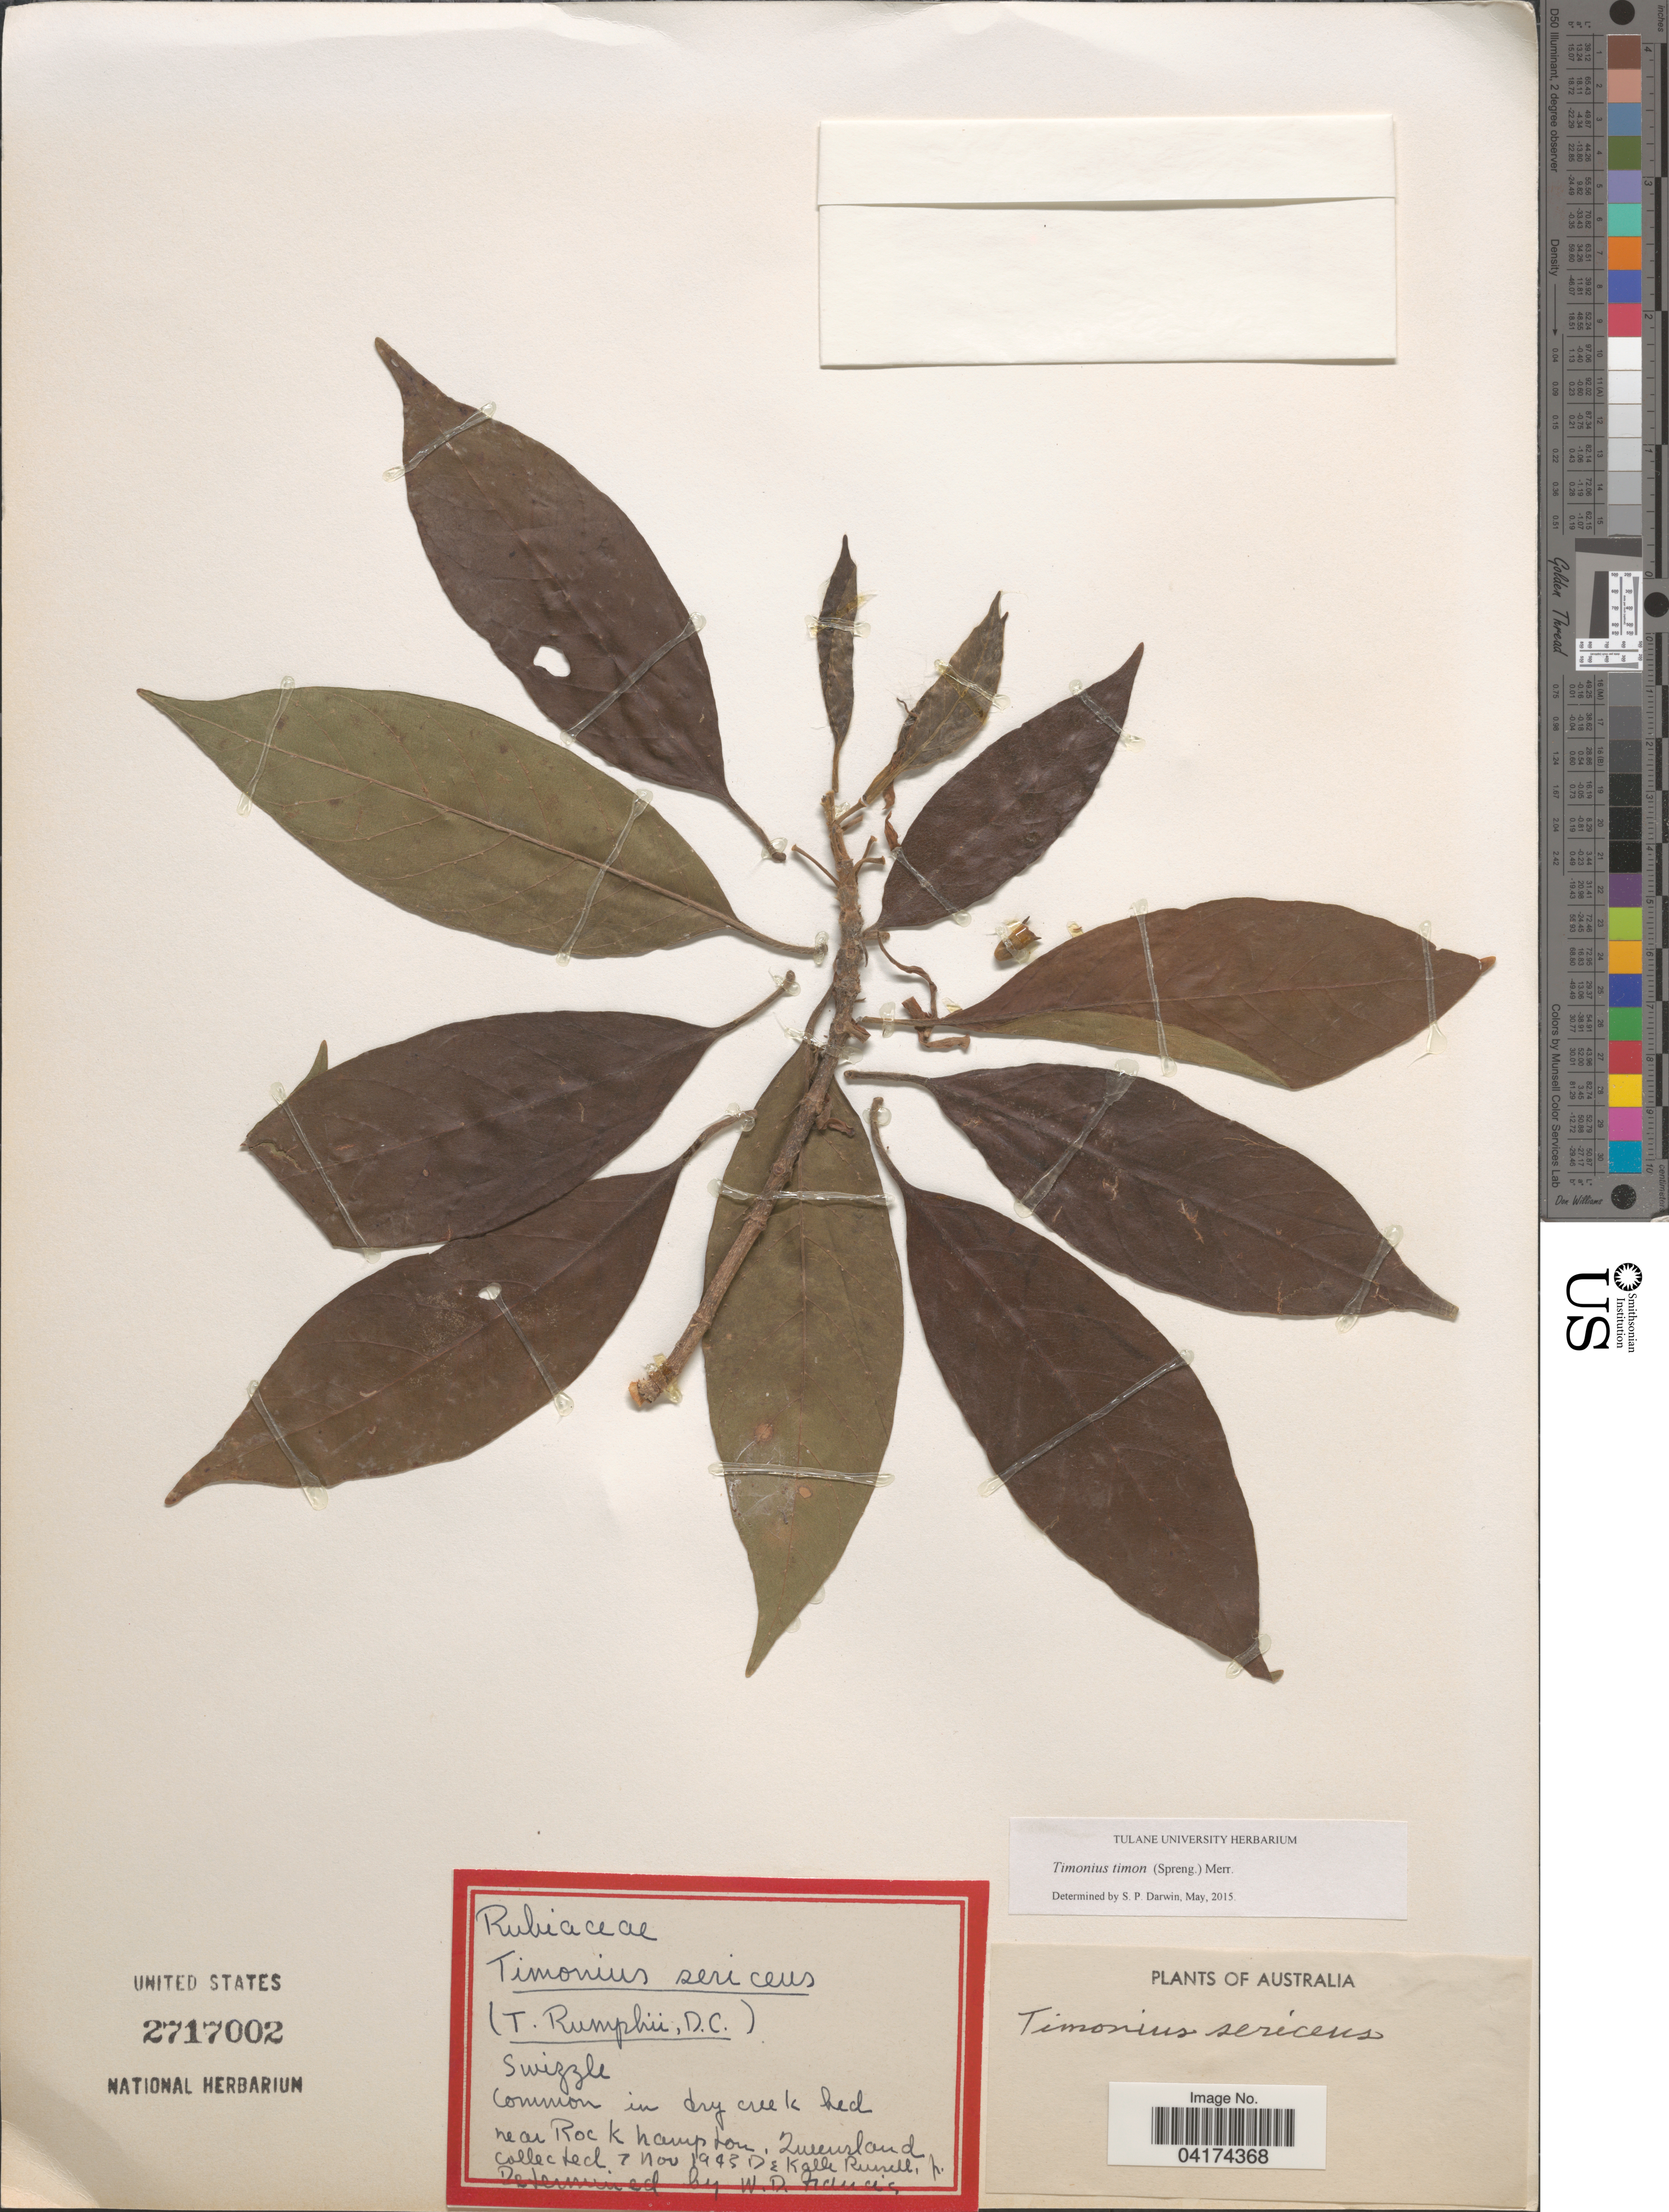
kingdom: Plantae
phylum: Tracheophyta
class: Magnoliopsida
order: Gentianales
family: Rubiaceae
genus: Timonius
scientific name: Timonius timon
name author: (Spreng.) Merr.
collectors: D. K. Russell Jr.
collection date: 1943-11-07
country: Australia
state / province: Queensland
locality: Near Rockhampton.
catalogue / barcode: US 2717002